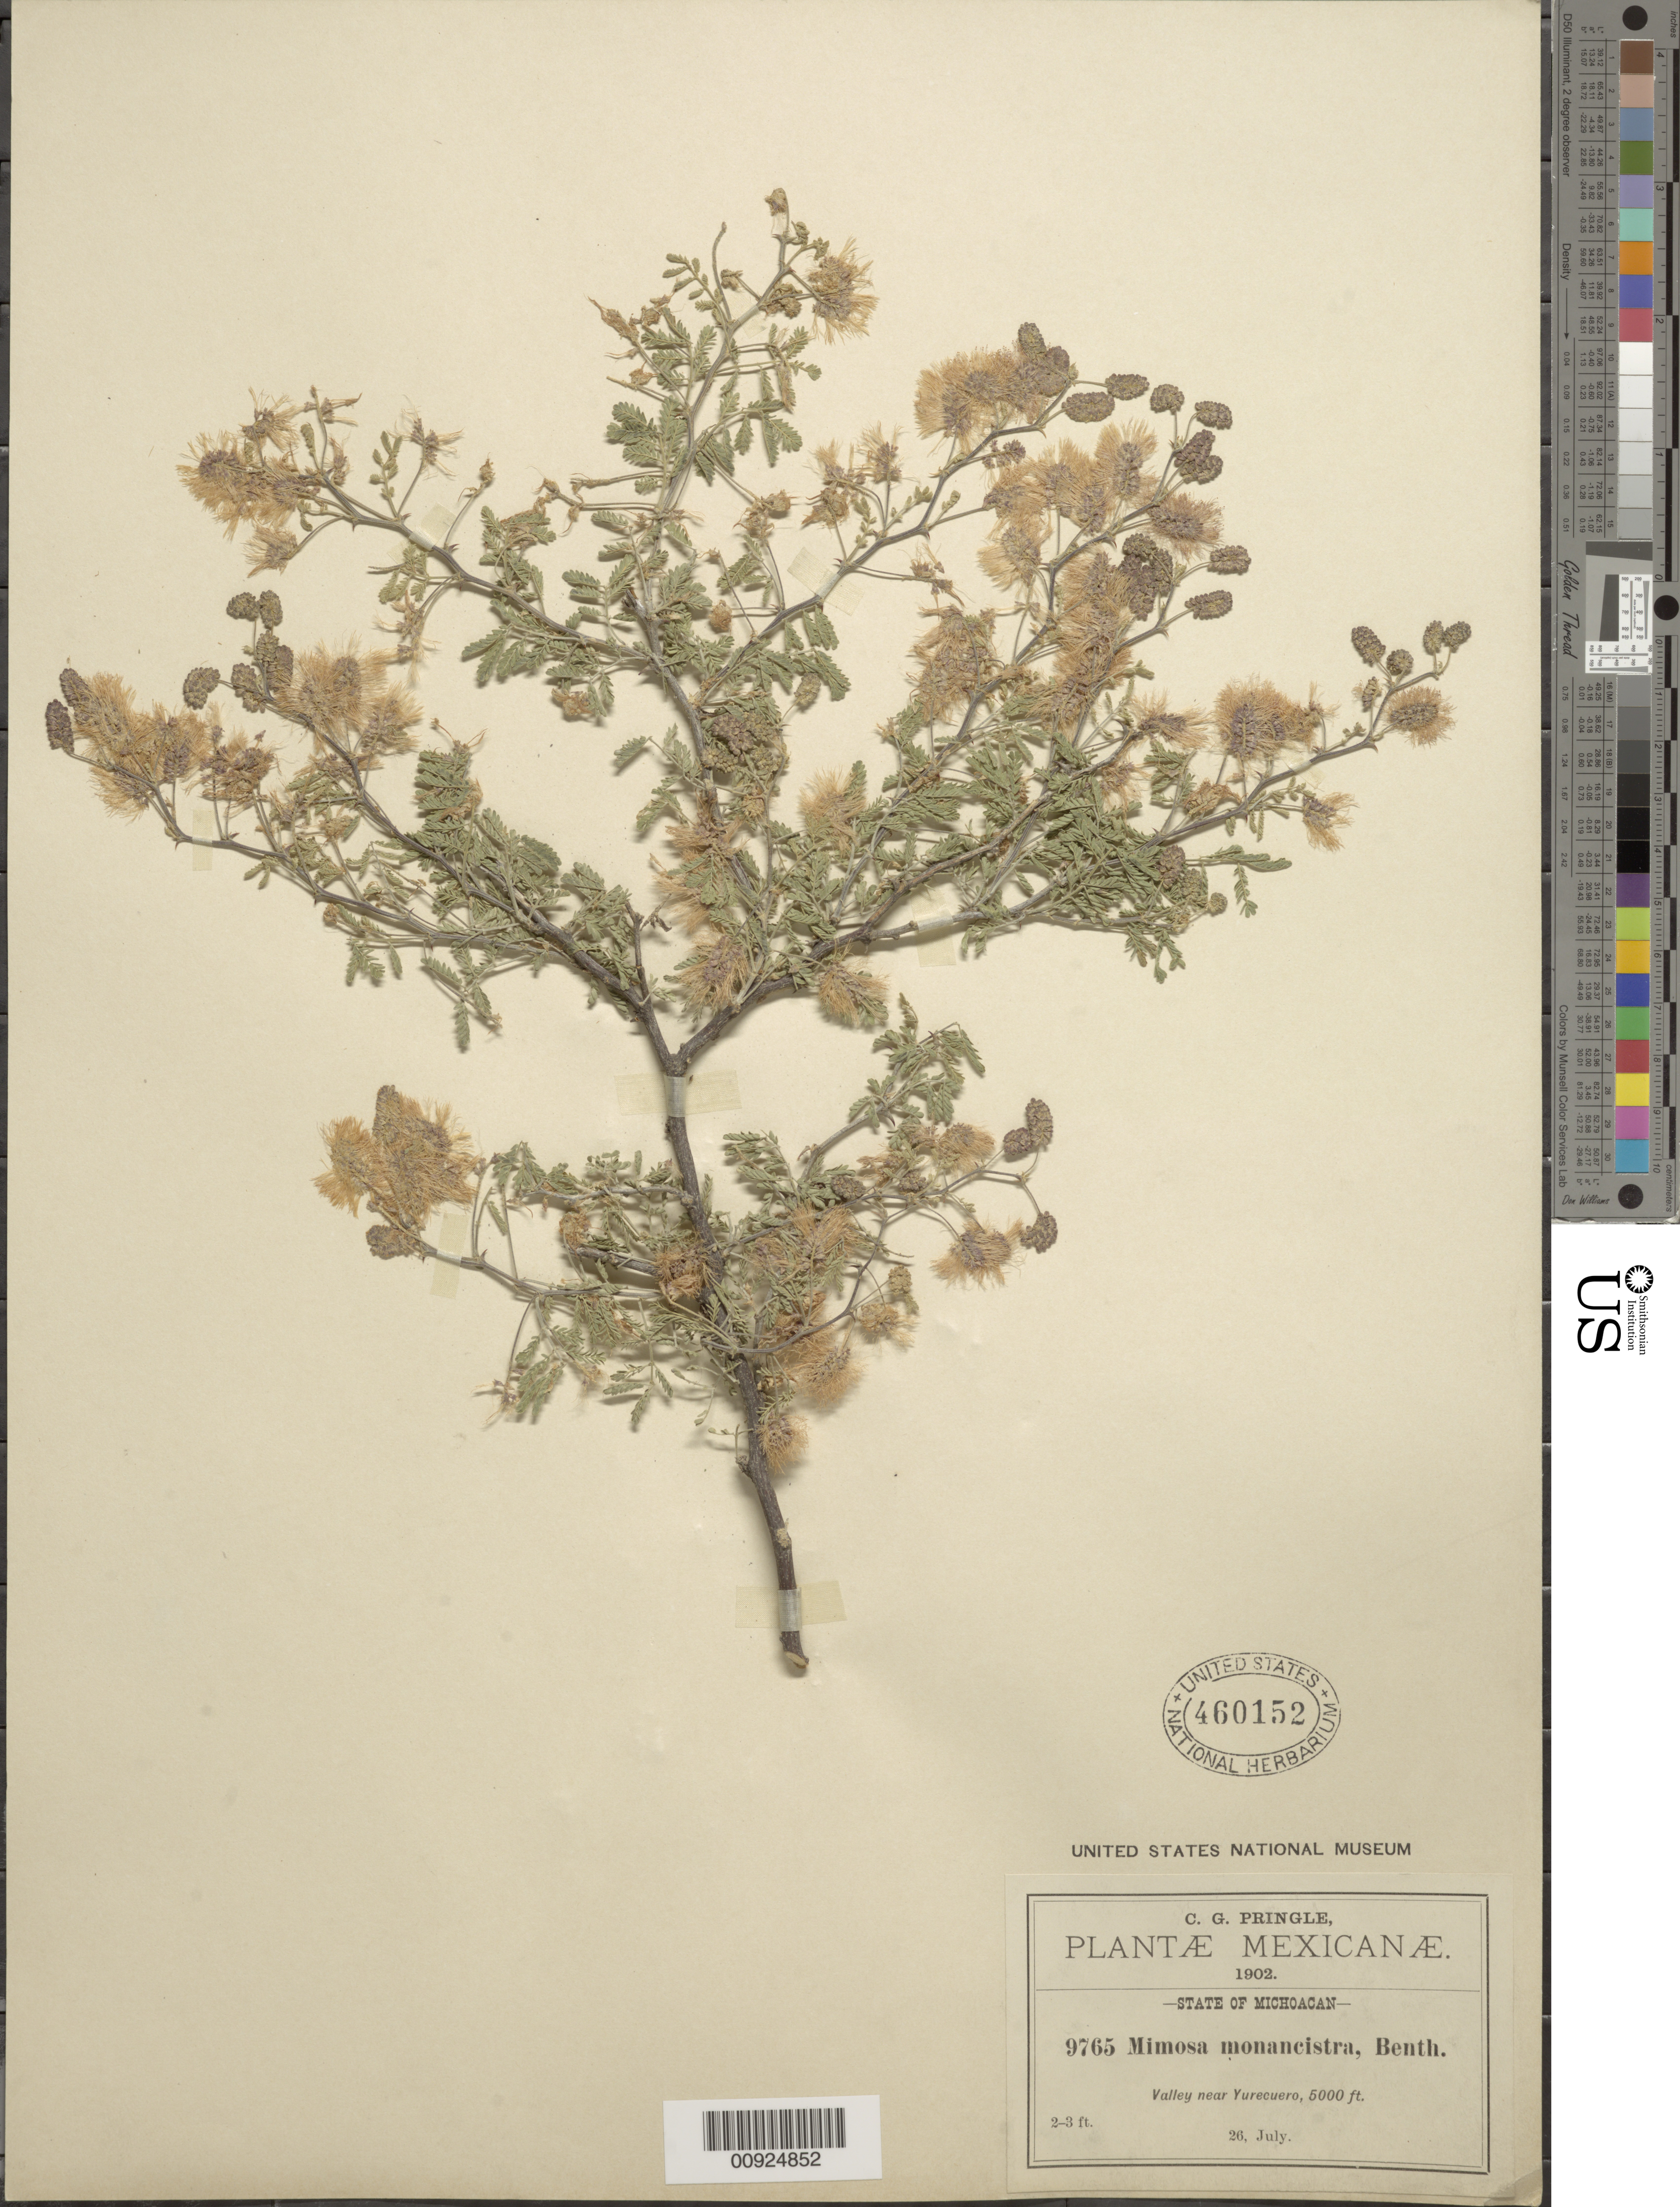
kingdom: Plantae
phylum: Tracheophyta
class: Magnoliopsida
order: Fabales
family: Fabaceae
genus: Mimosa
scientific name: Mimosa monancistra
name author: Benth.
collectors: C. G. Pringle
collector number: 9765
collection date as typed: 26 Jul 1902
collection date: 1902-07-26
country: Mexico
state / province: Michoacán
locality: Near Yurecuero, State of Michoacán.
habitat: Valley.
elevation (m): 1524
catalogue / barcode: US 460152